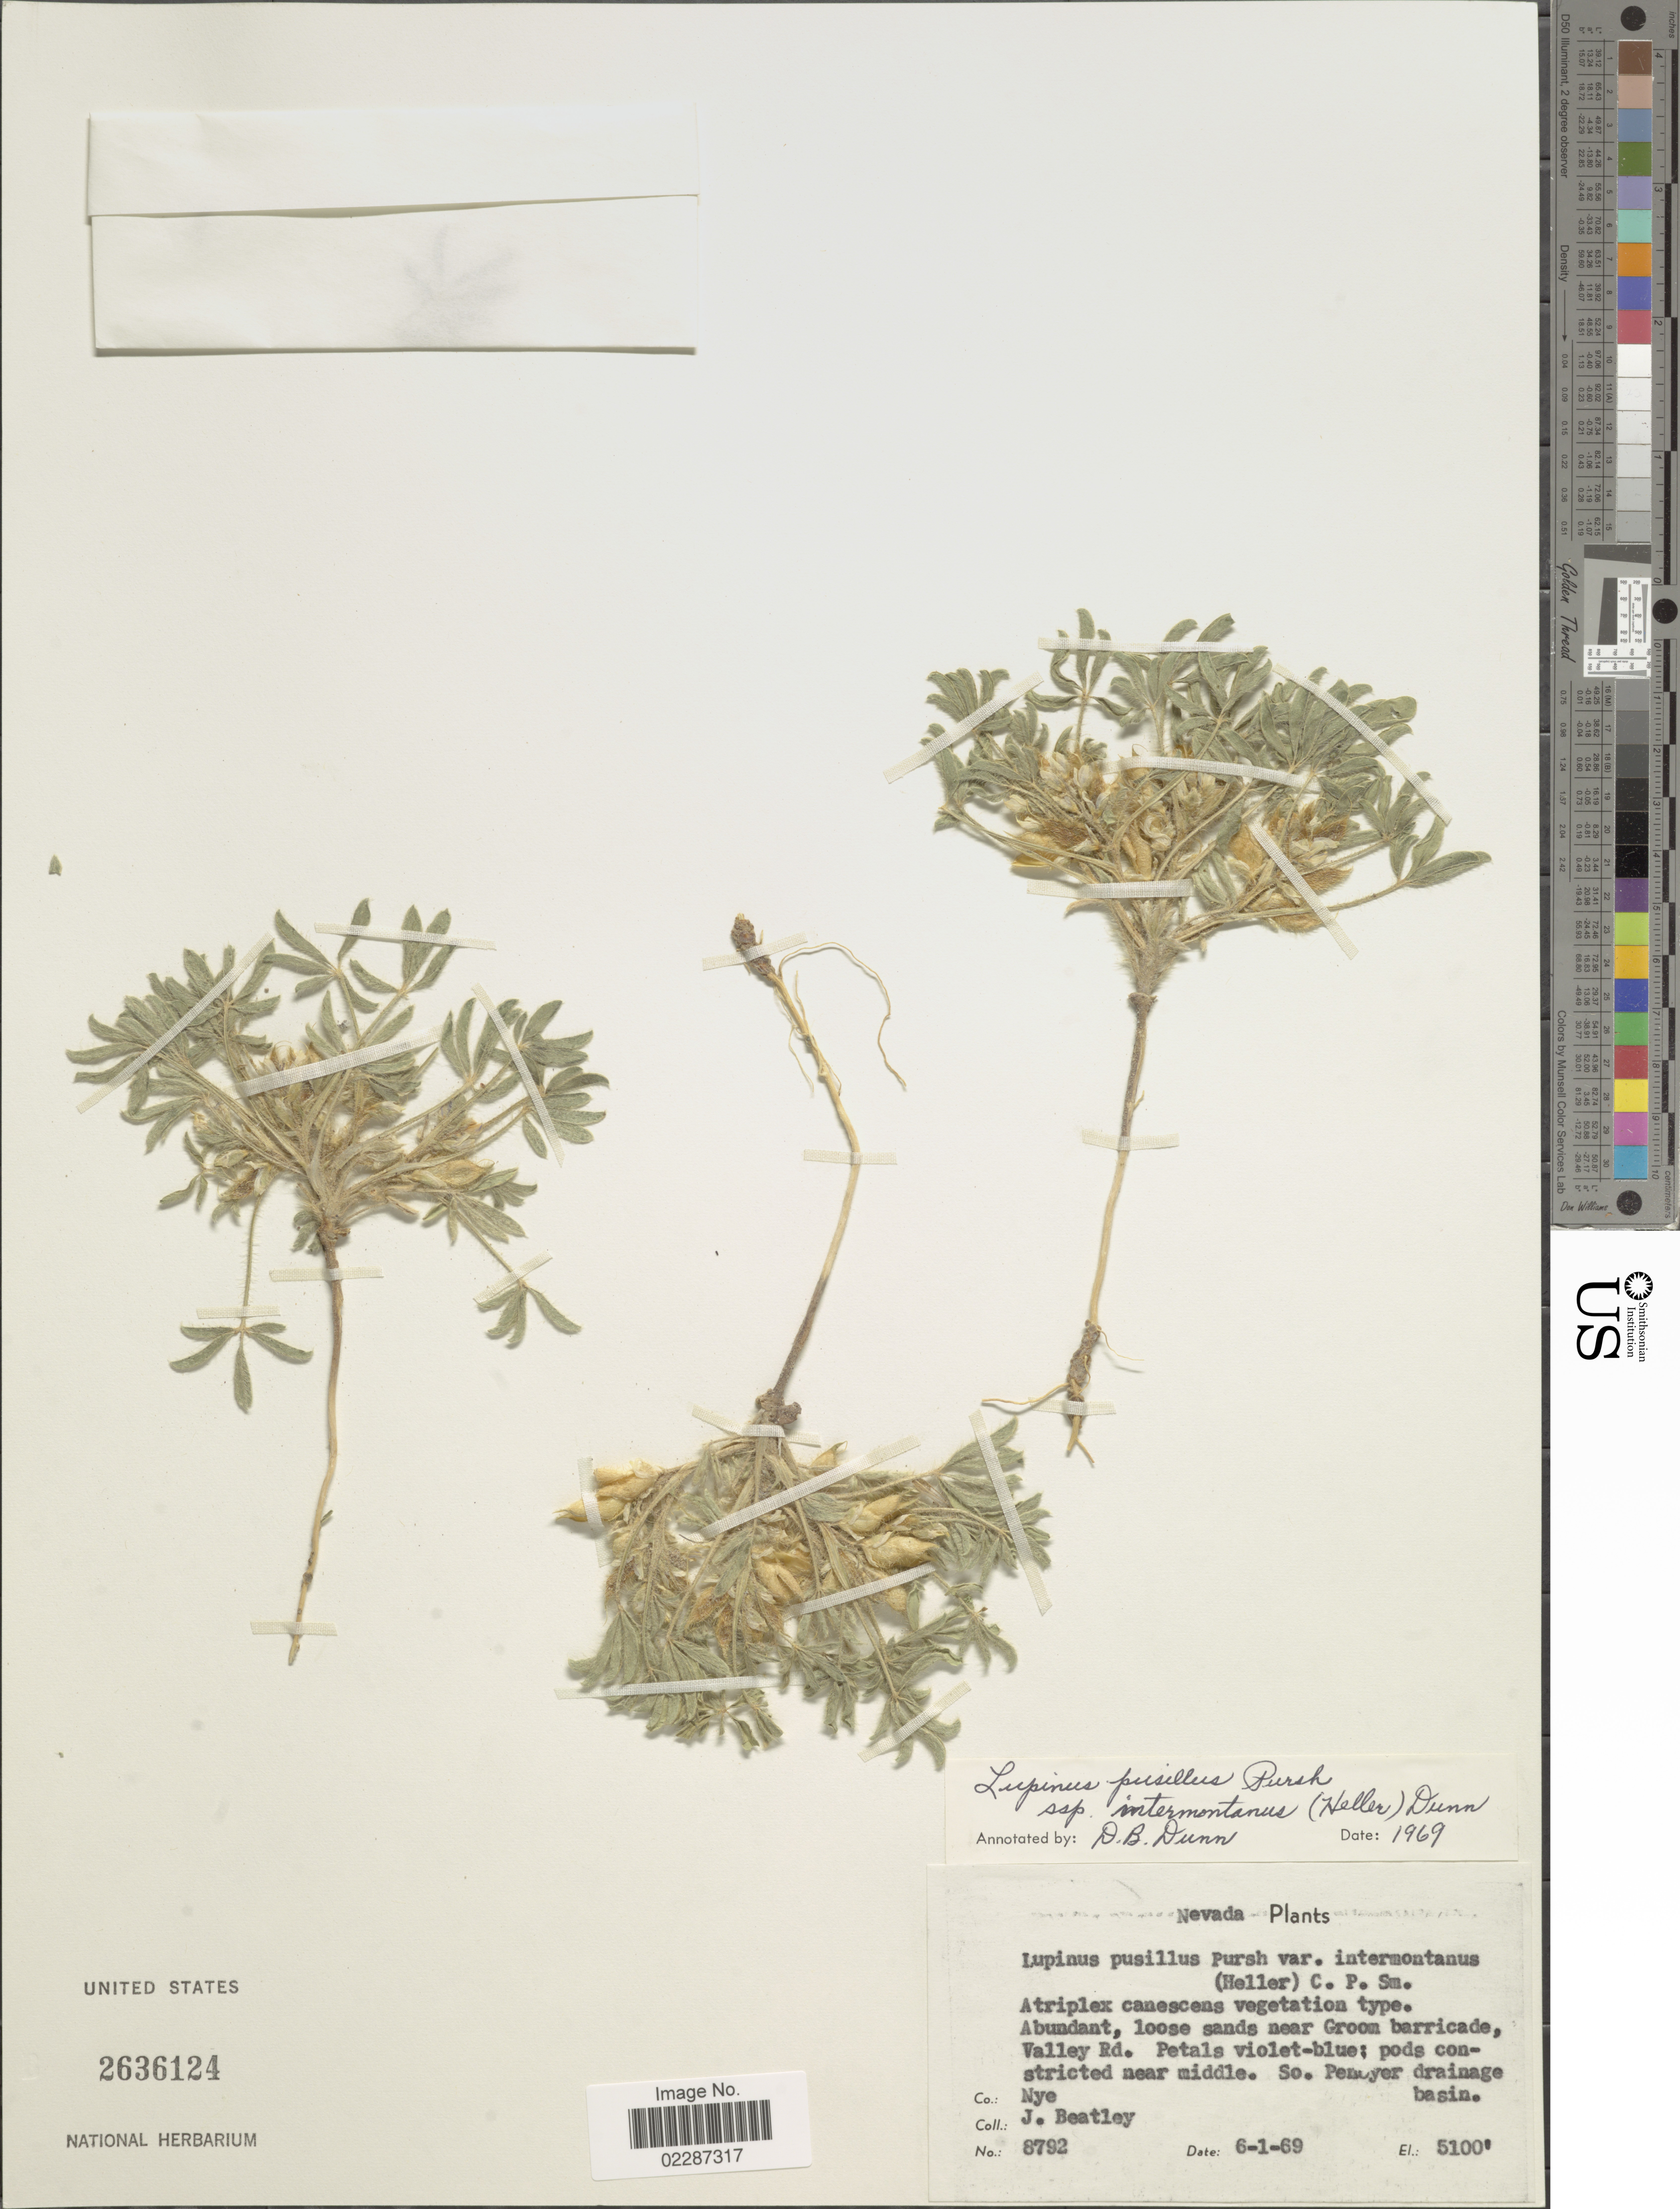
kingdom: Plantae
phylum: Tracheophyta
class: Magnoliopsida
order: Fabales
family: Fabaceae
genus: Lupinus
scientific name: Lupinus pusillus subsp. intermontanus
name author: (A. Heller) D.B. Dunn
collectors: J. C. Beatley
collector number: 8792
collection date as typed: Transcribed d/m/y: 1/6/69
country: United States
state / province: Nevada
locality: Loose sands near Groom barricade, Valley Rd. pods constricted near Middle. So. Penoyer drainage, Co.: Nye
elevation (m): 1554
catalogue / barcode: US 2636124